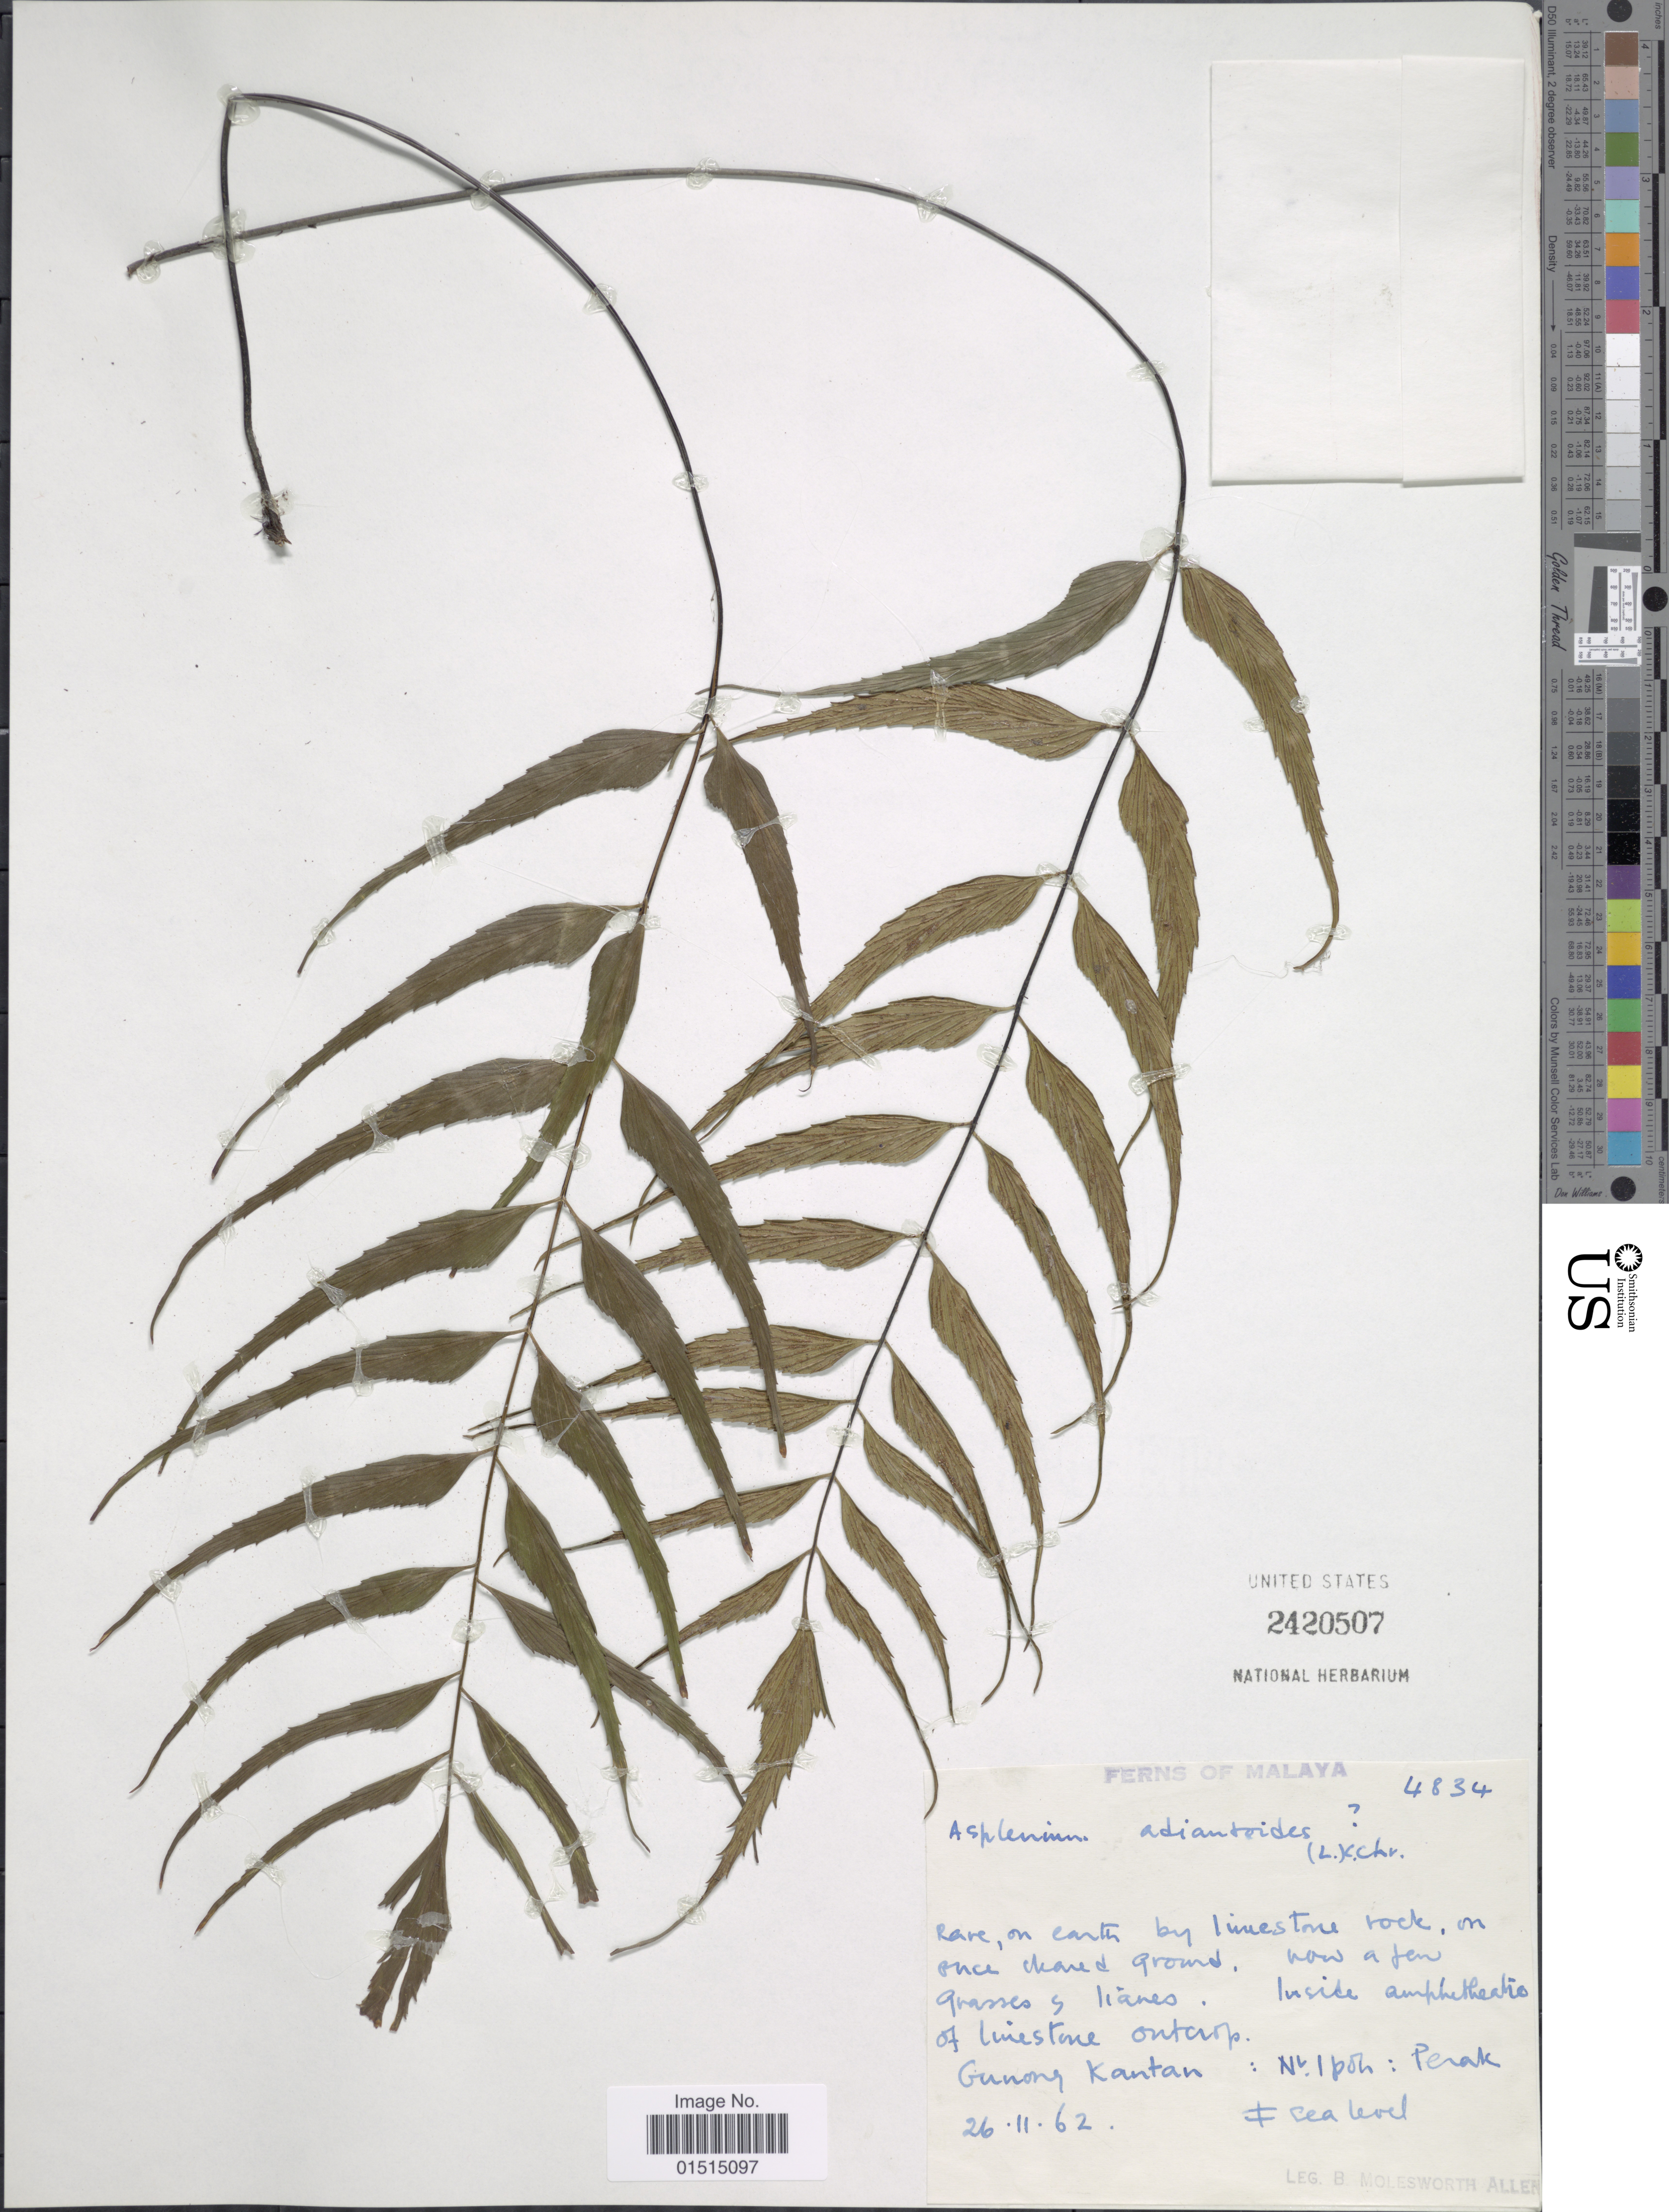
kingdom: Plantae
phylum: Tracheophyta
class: Polypodiopsida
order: Polypodiales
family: Aspleniaceae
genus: Asplenium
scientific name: Asplenium macrophyllum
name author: Sw.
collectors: B. E. G. Molesworth-Allen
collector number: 4834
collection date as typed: Transcribed d/m/y: 26/11/62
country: Malaysia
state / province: Perak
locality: Gunong Kantan, Nr. Ipoh [near Ipoh], Malaya.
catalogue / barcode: US 2420507